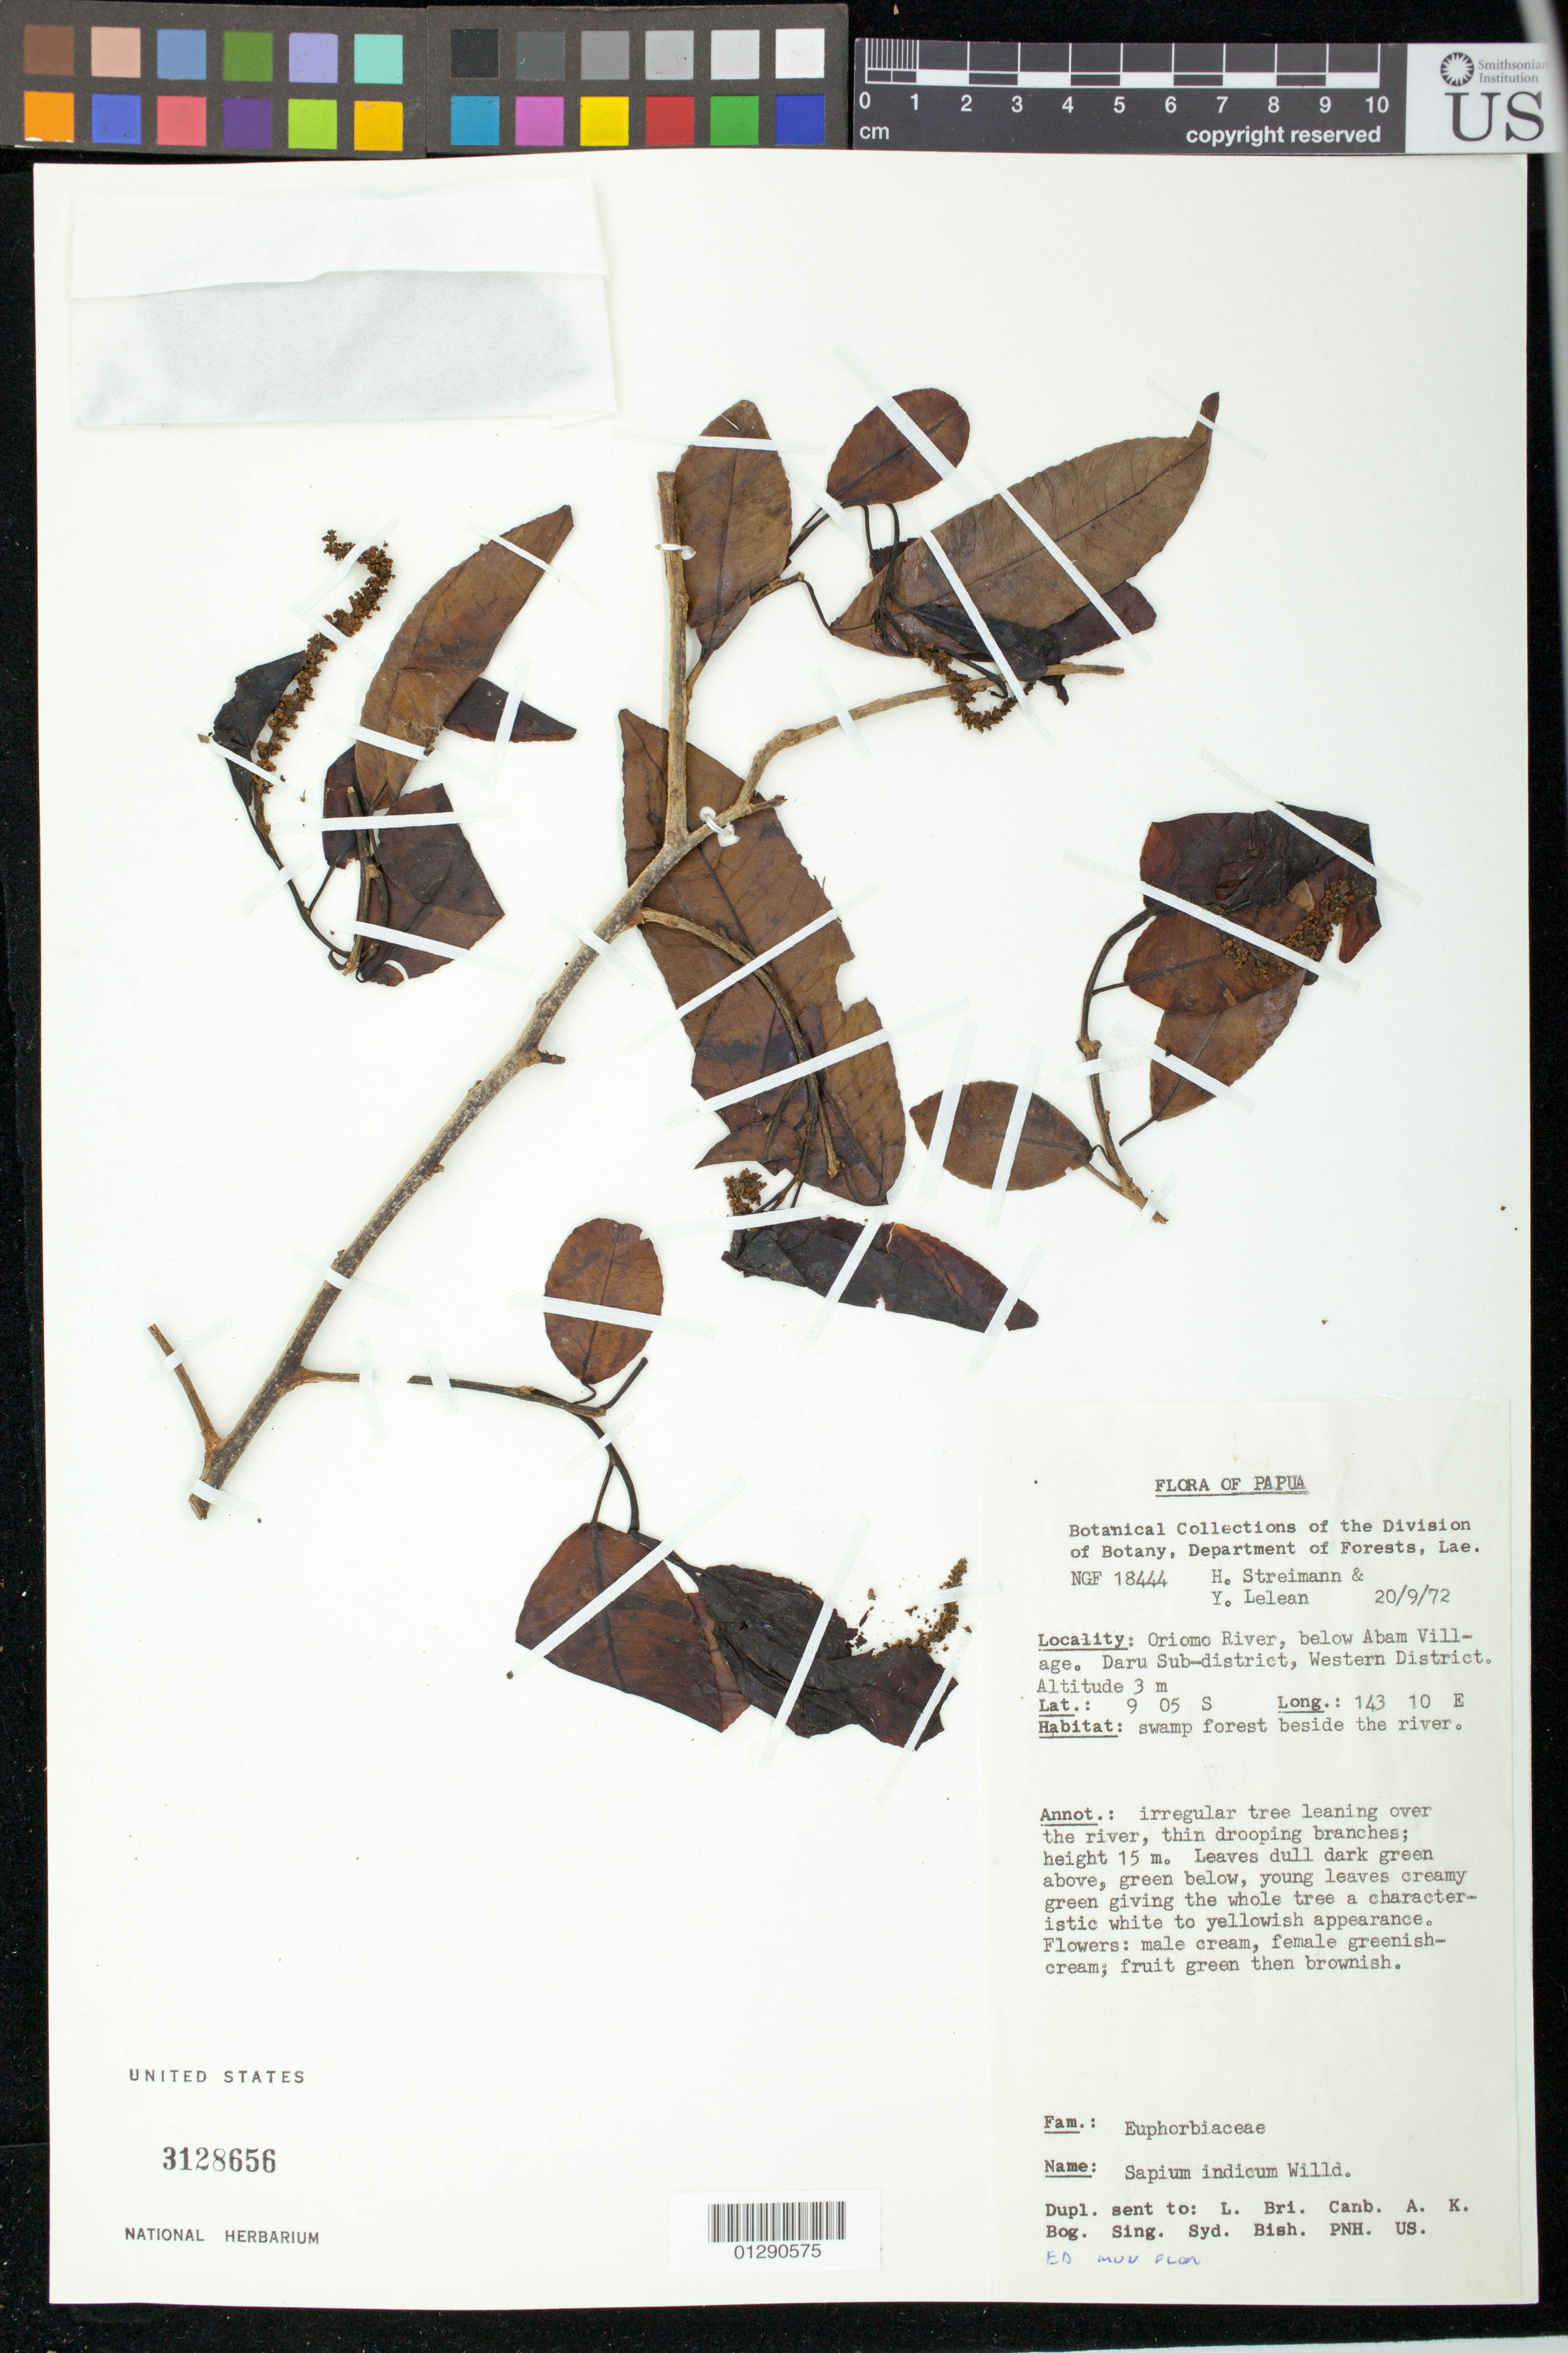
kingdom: Plantae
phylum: Tracheophyta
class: Magnoliopsida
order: Malpighiales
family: Euphorbiaceae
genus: Sapium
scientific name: Sapium indicum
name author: Willd.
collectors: H. Streimann & Y. Lelean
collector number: NGF18444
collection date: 1972-09-20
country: Papua New Guinea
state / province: Western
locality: Oriomo River, below Abam Village. Daru.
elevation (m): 3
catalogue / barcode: US 3128656